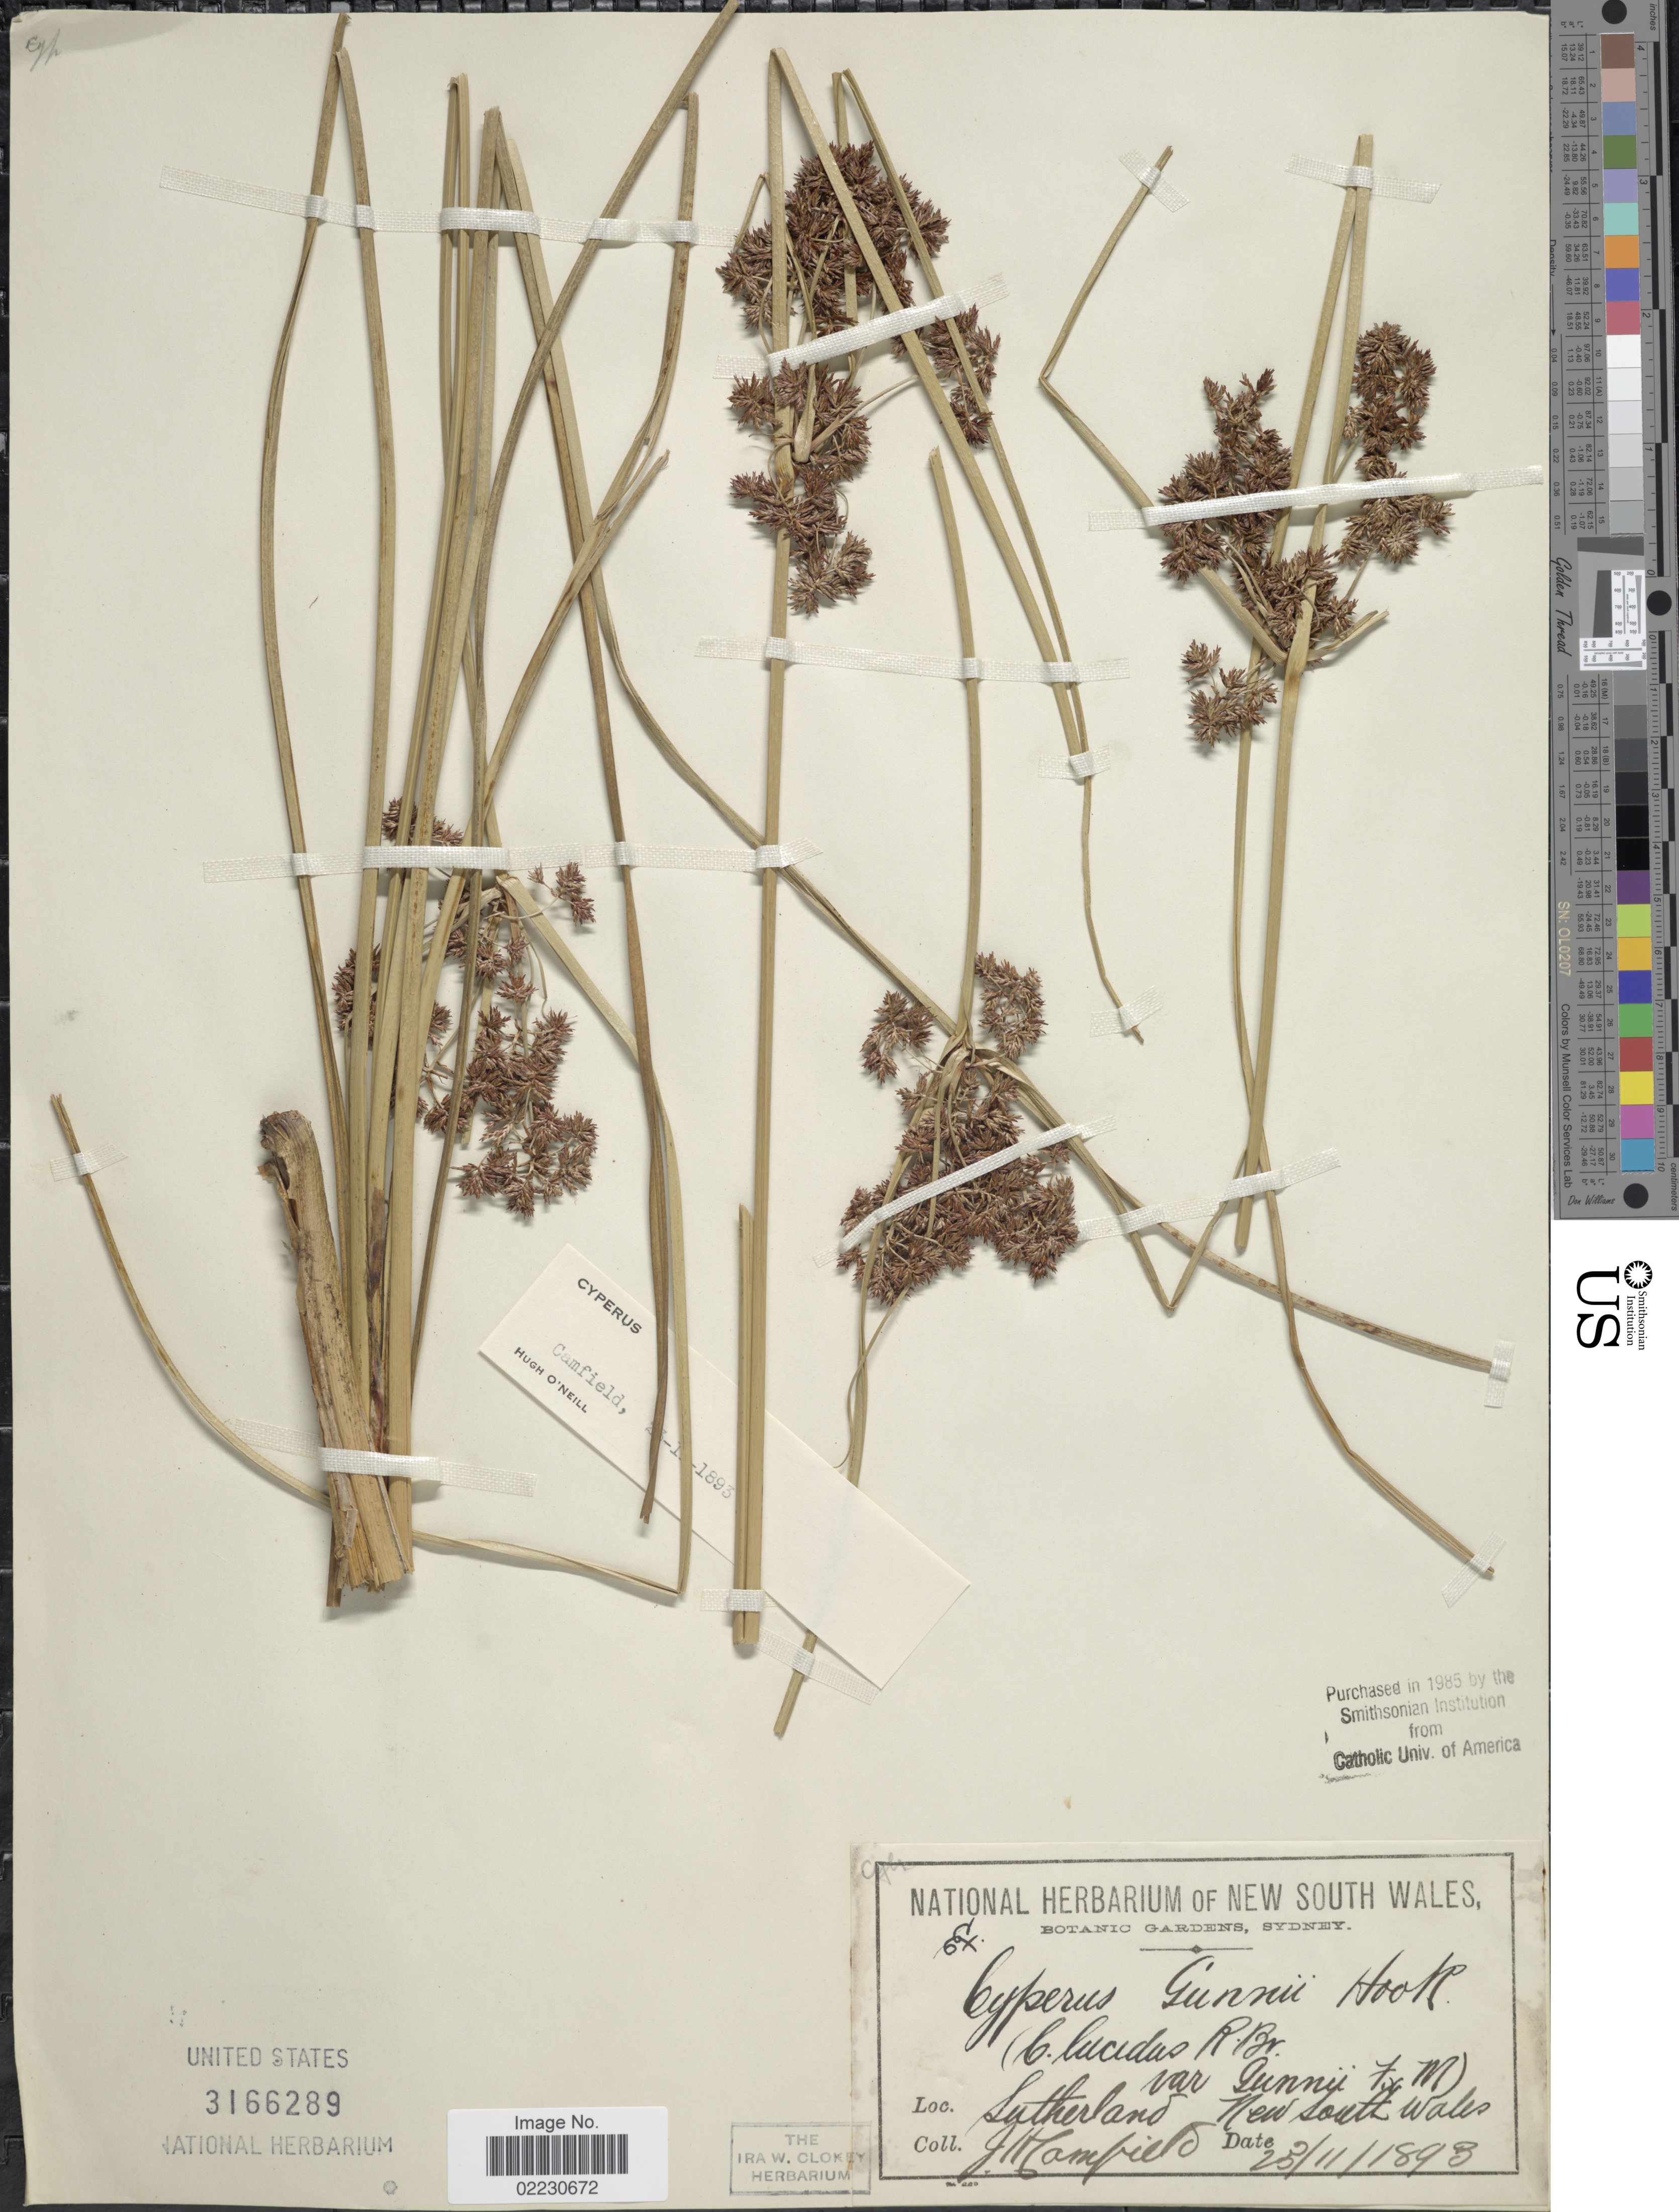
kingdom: Plantae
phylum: Tracheophyta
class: Liliopsida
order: Poales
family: Cyperaceae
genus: Cyperus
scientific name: Cyperus gunnii subsp. gunnii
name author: Hook. f.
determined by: Strong, Mark T., (BOT), Smithsonian Institution - National Museum of Natural History (UNITED STATES)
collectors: J. Camfield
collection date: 1893-11-25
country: Australia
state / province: New South Wales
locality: Sutherland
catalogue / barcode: US 3166289